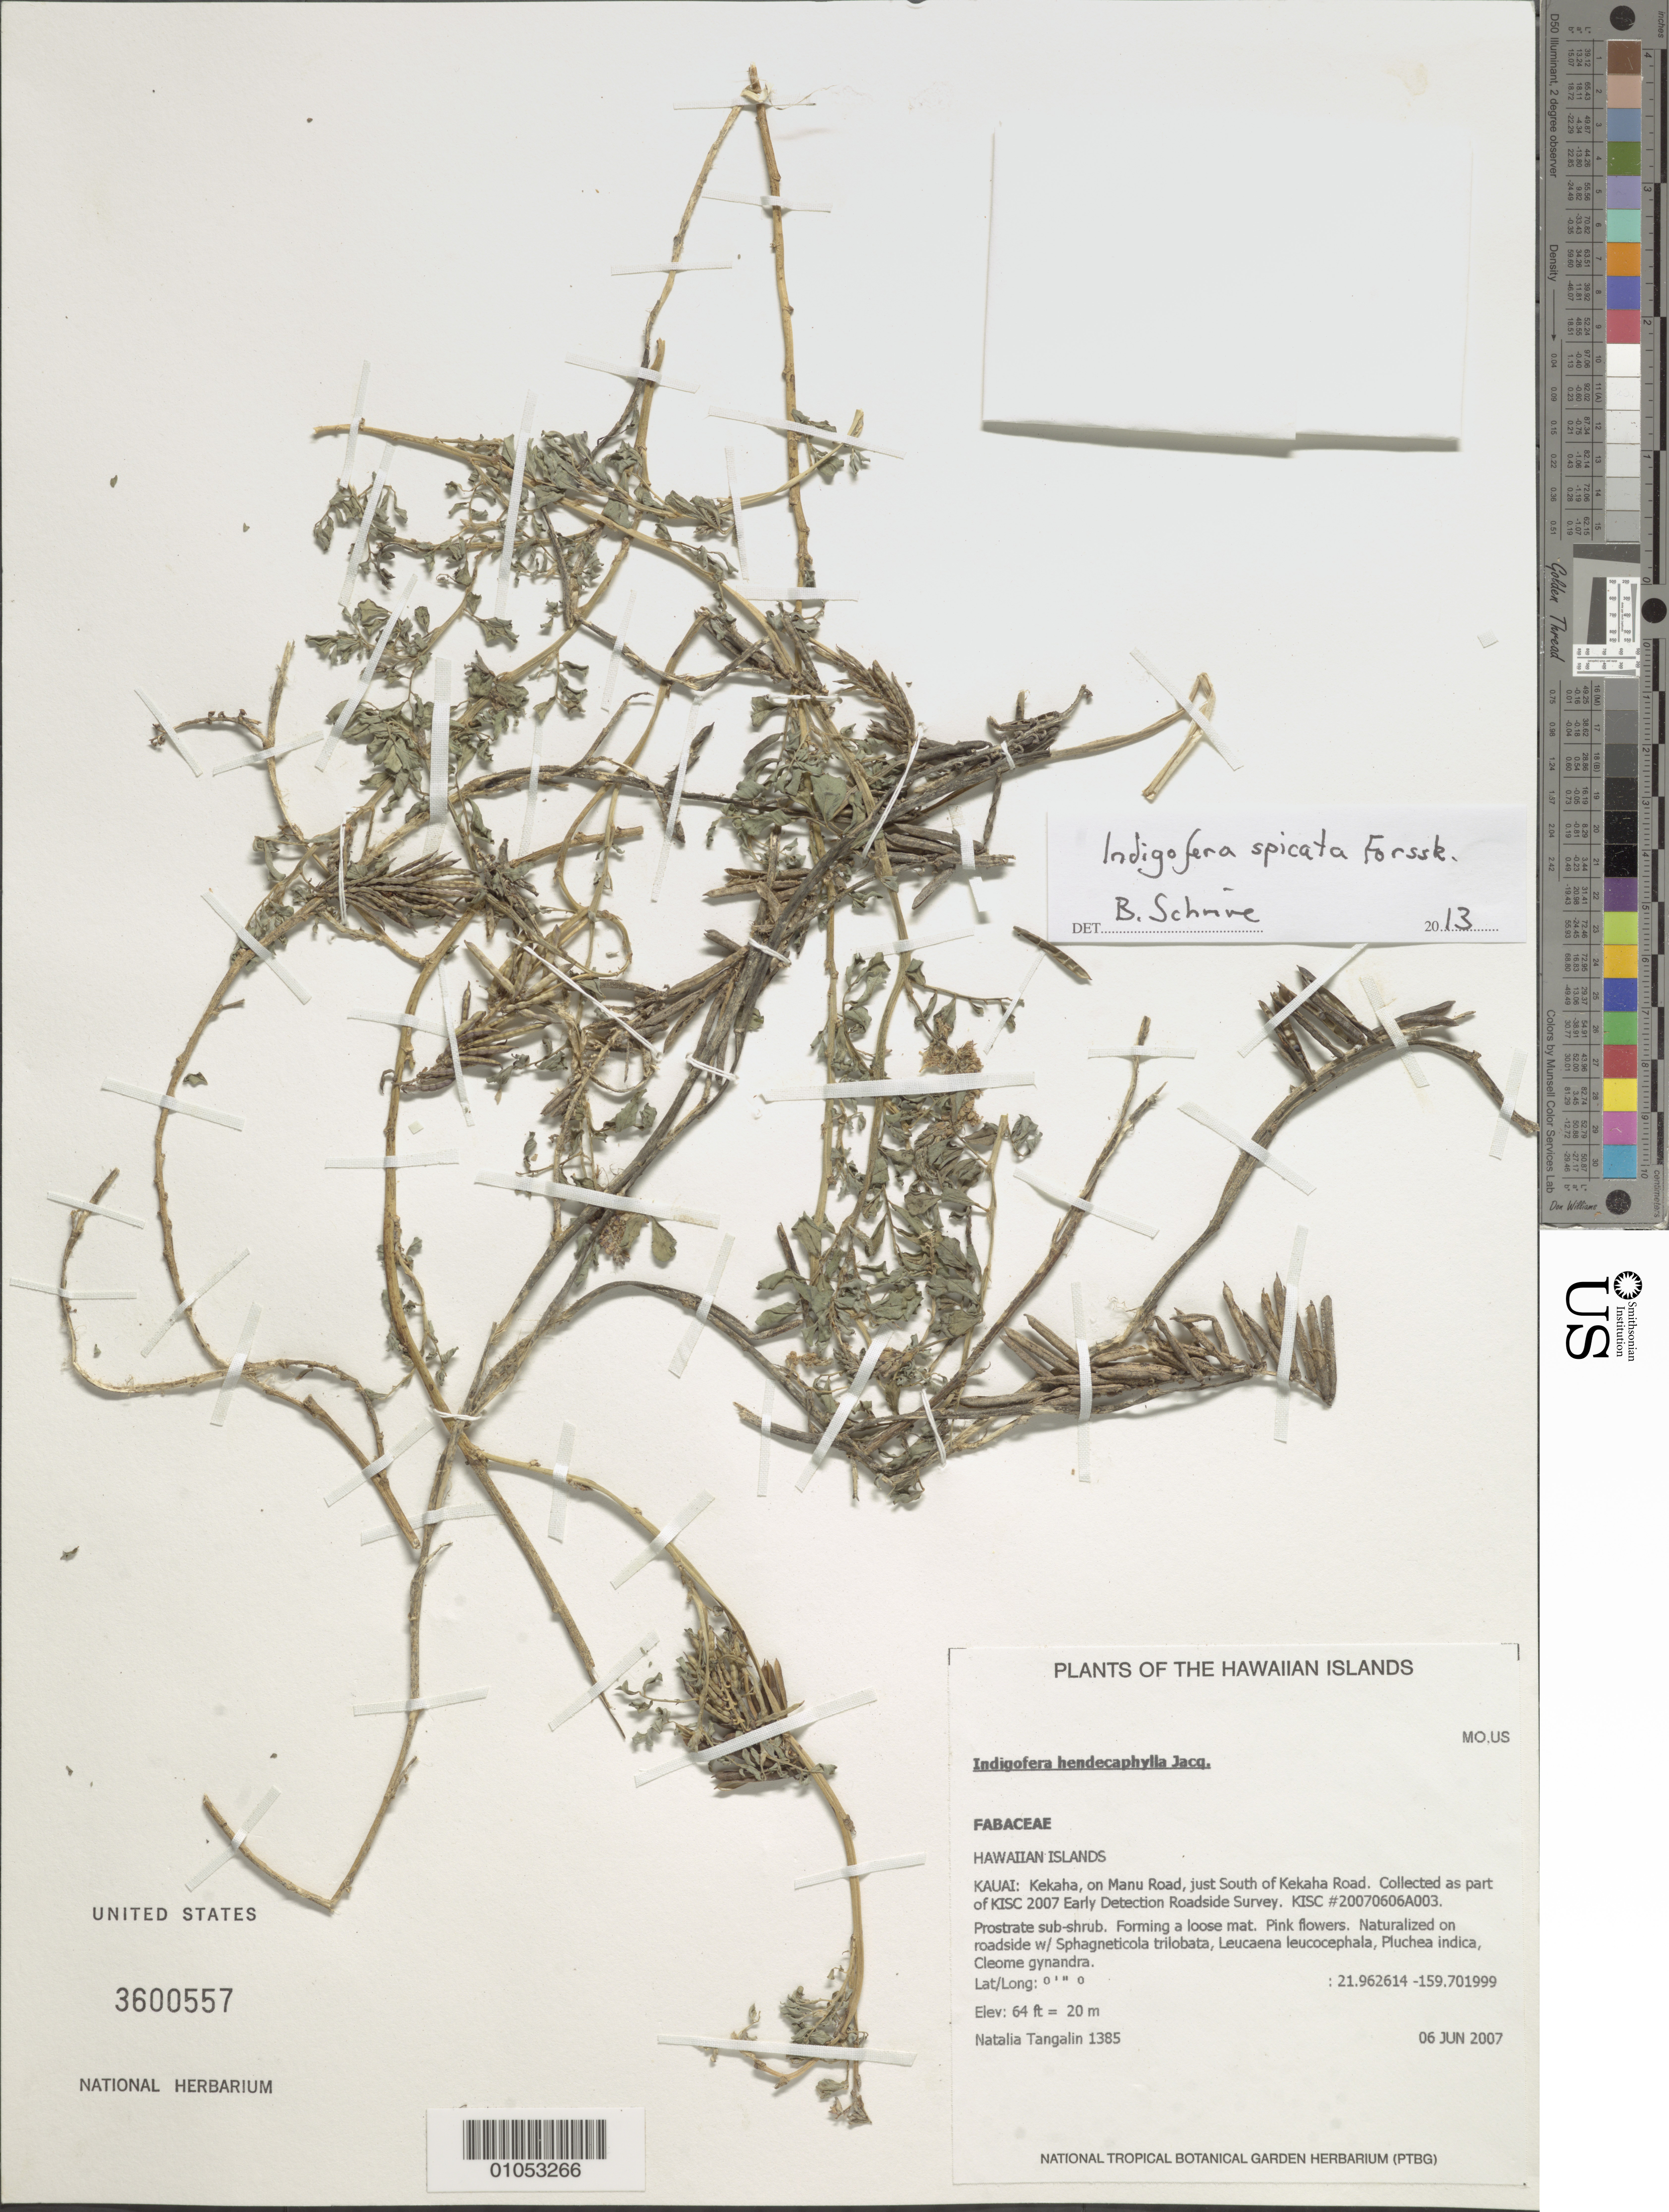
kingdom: Plantae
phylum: Tracheophyta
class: Magnoliopsida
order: Fabales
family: Fabaceae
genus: Indigofera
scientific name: Indigofera spicata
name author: Forssk.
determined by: Schrire, Brian D.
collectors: N. Tangalin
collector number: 1385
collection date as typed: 6 Jun 2007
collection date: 2007-06-06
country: United States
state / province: Hawaii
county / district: Kaui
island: Kaua'i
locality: Kekaha, on Manu Road, just south of Kekaha Road.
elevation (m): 20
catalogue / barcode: US 3600557